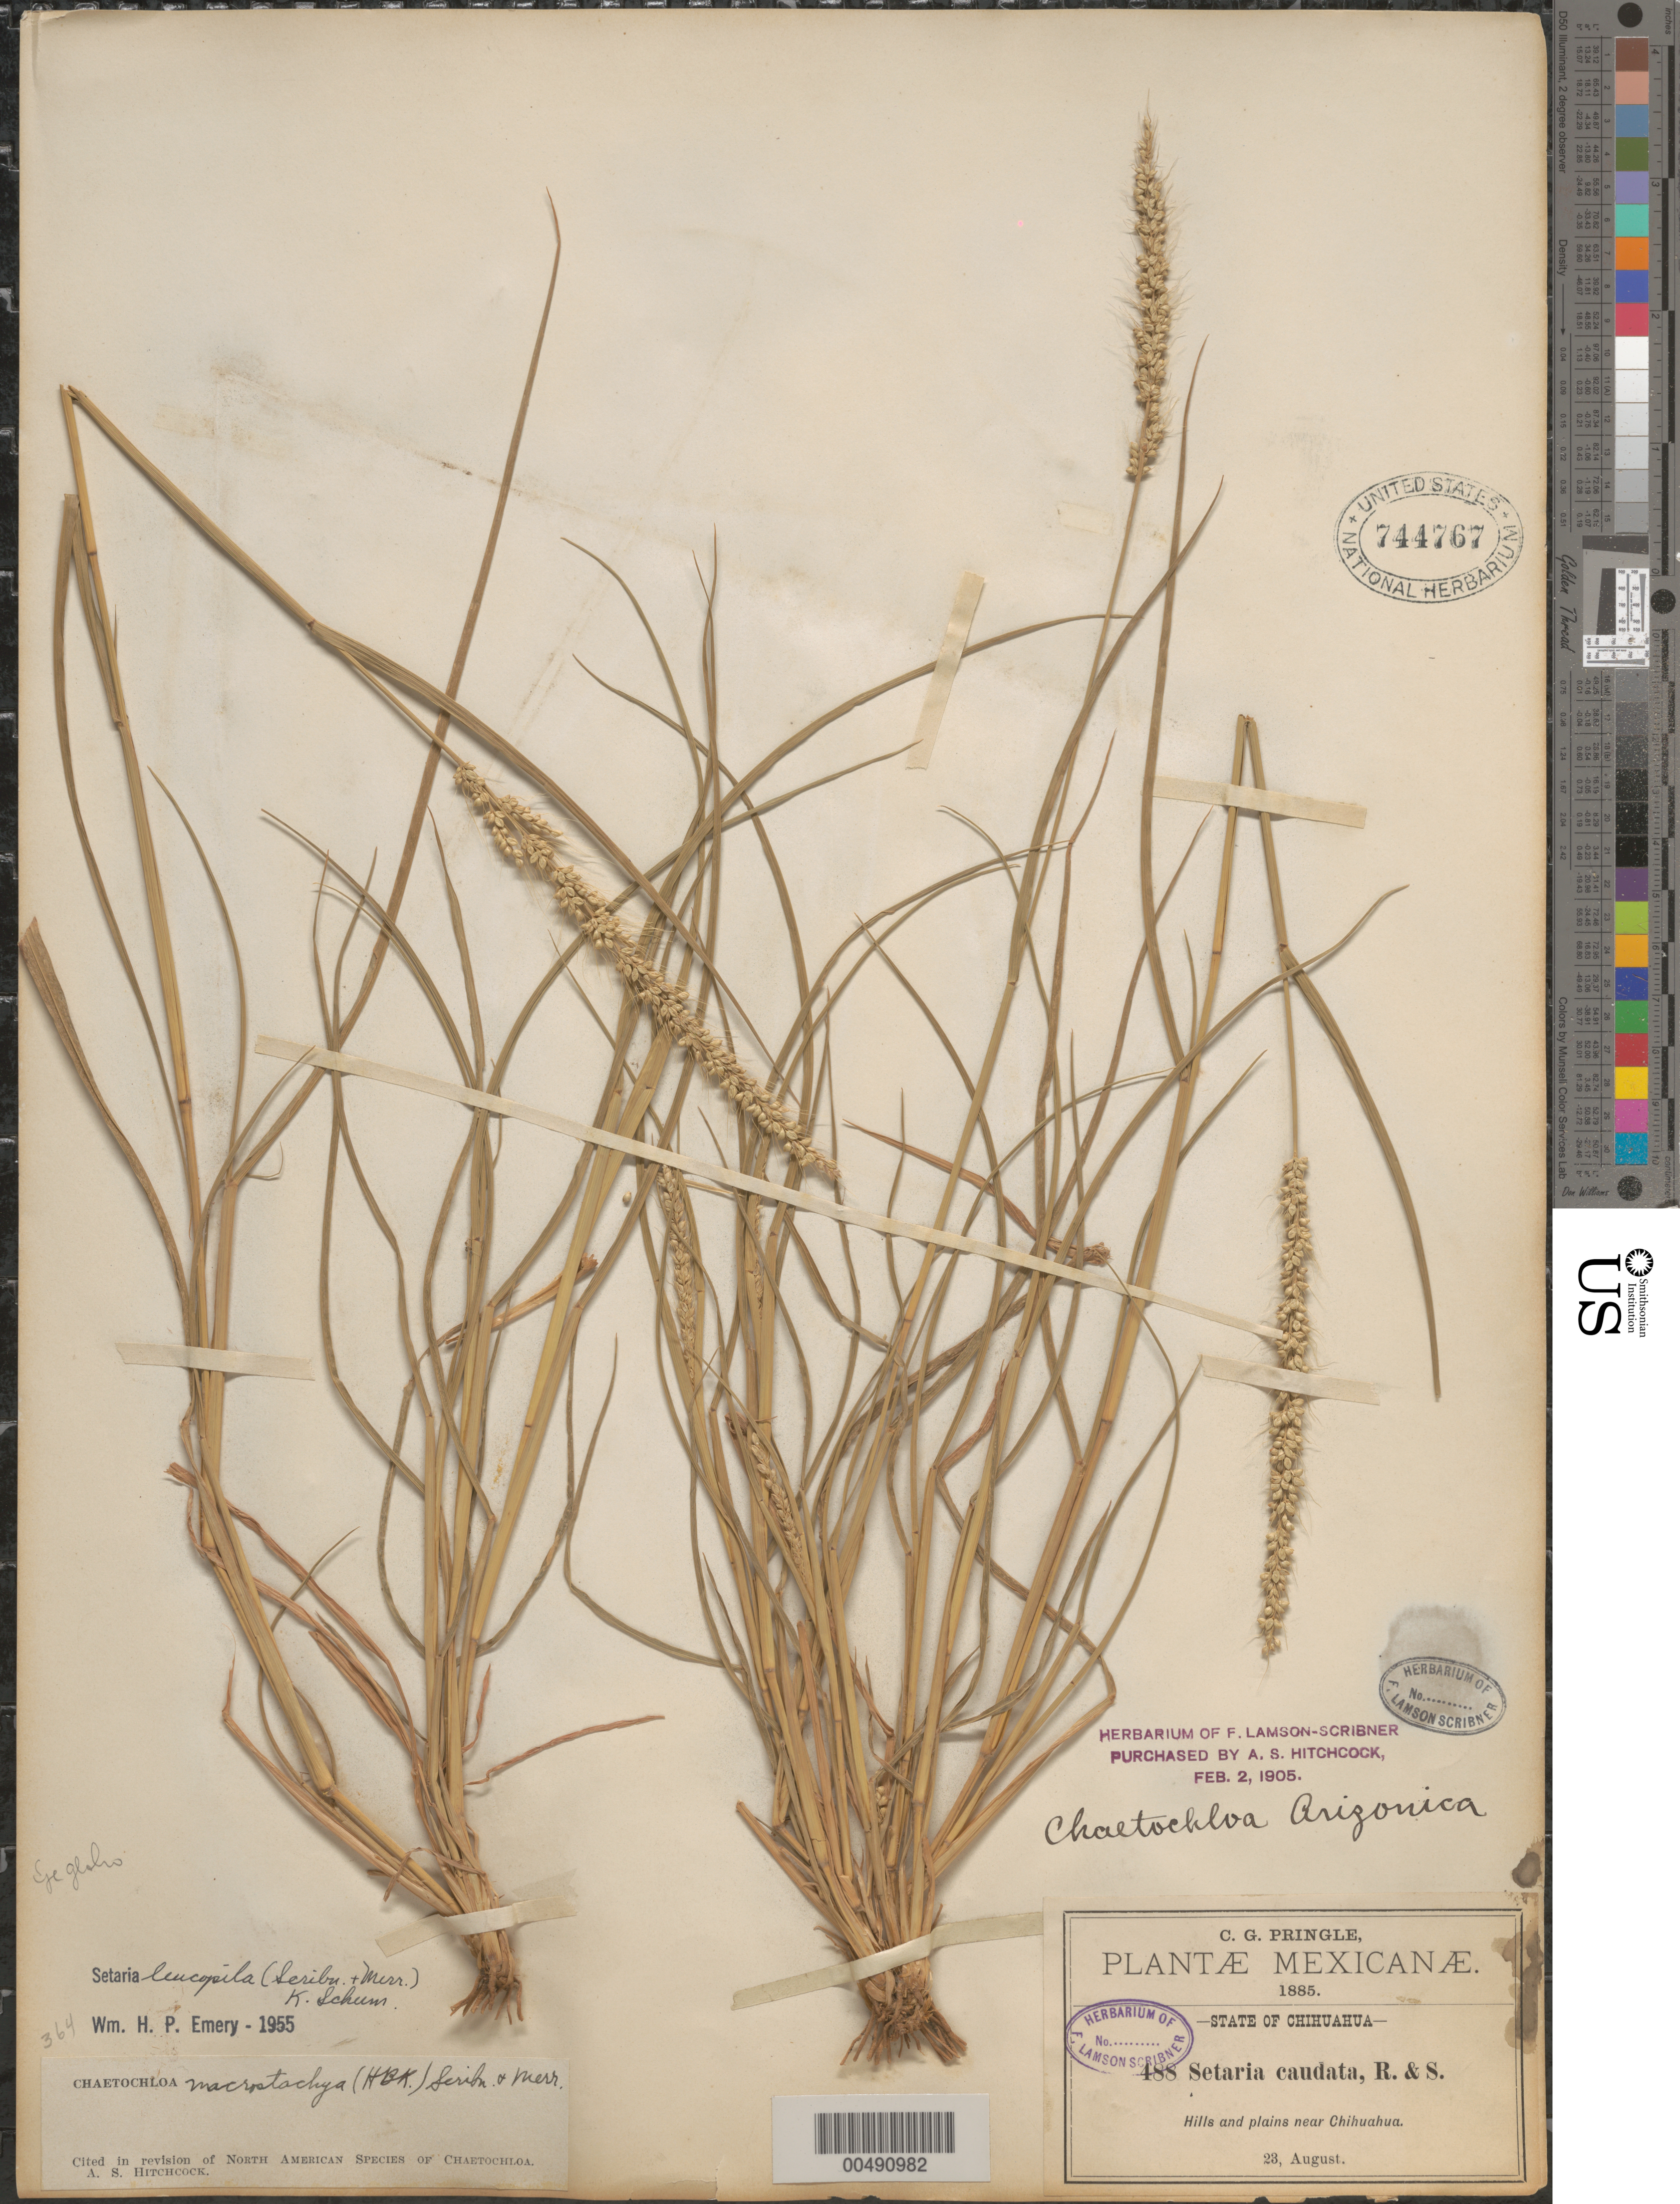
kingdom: Plantae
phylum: Tracheophyta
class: Liliopsida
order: Poales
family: Poaceae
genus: Setaria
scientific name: Setaria leucopila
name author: (Scribn. & Merr.) K. Schum.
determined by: Emery, W. H. P.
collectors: C. G. Pringle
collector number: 488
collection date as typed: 23 Aug 1885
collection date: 1885-08-23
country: Mexico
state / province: Chihuahua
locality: Near Chihuahua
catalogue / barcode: US 744767